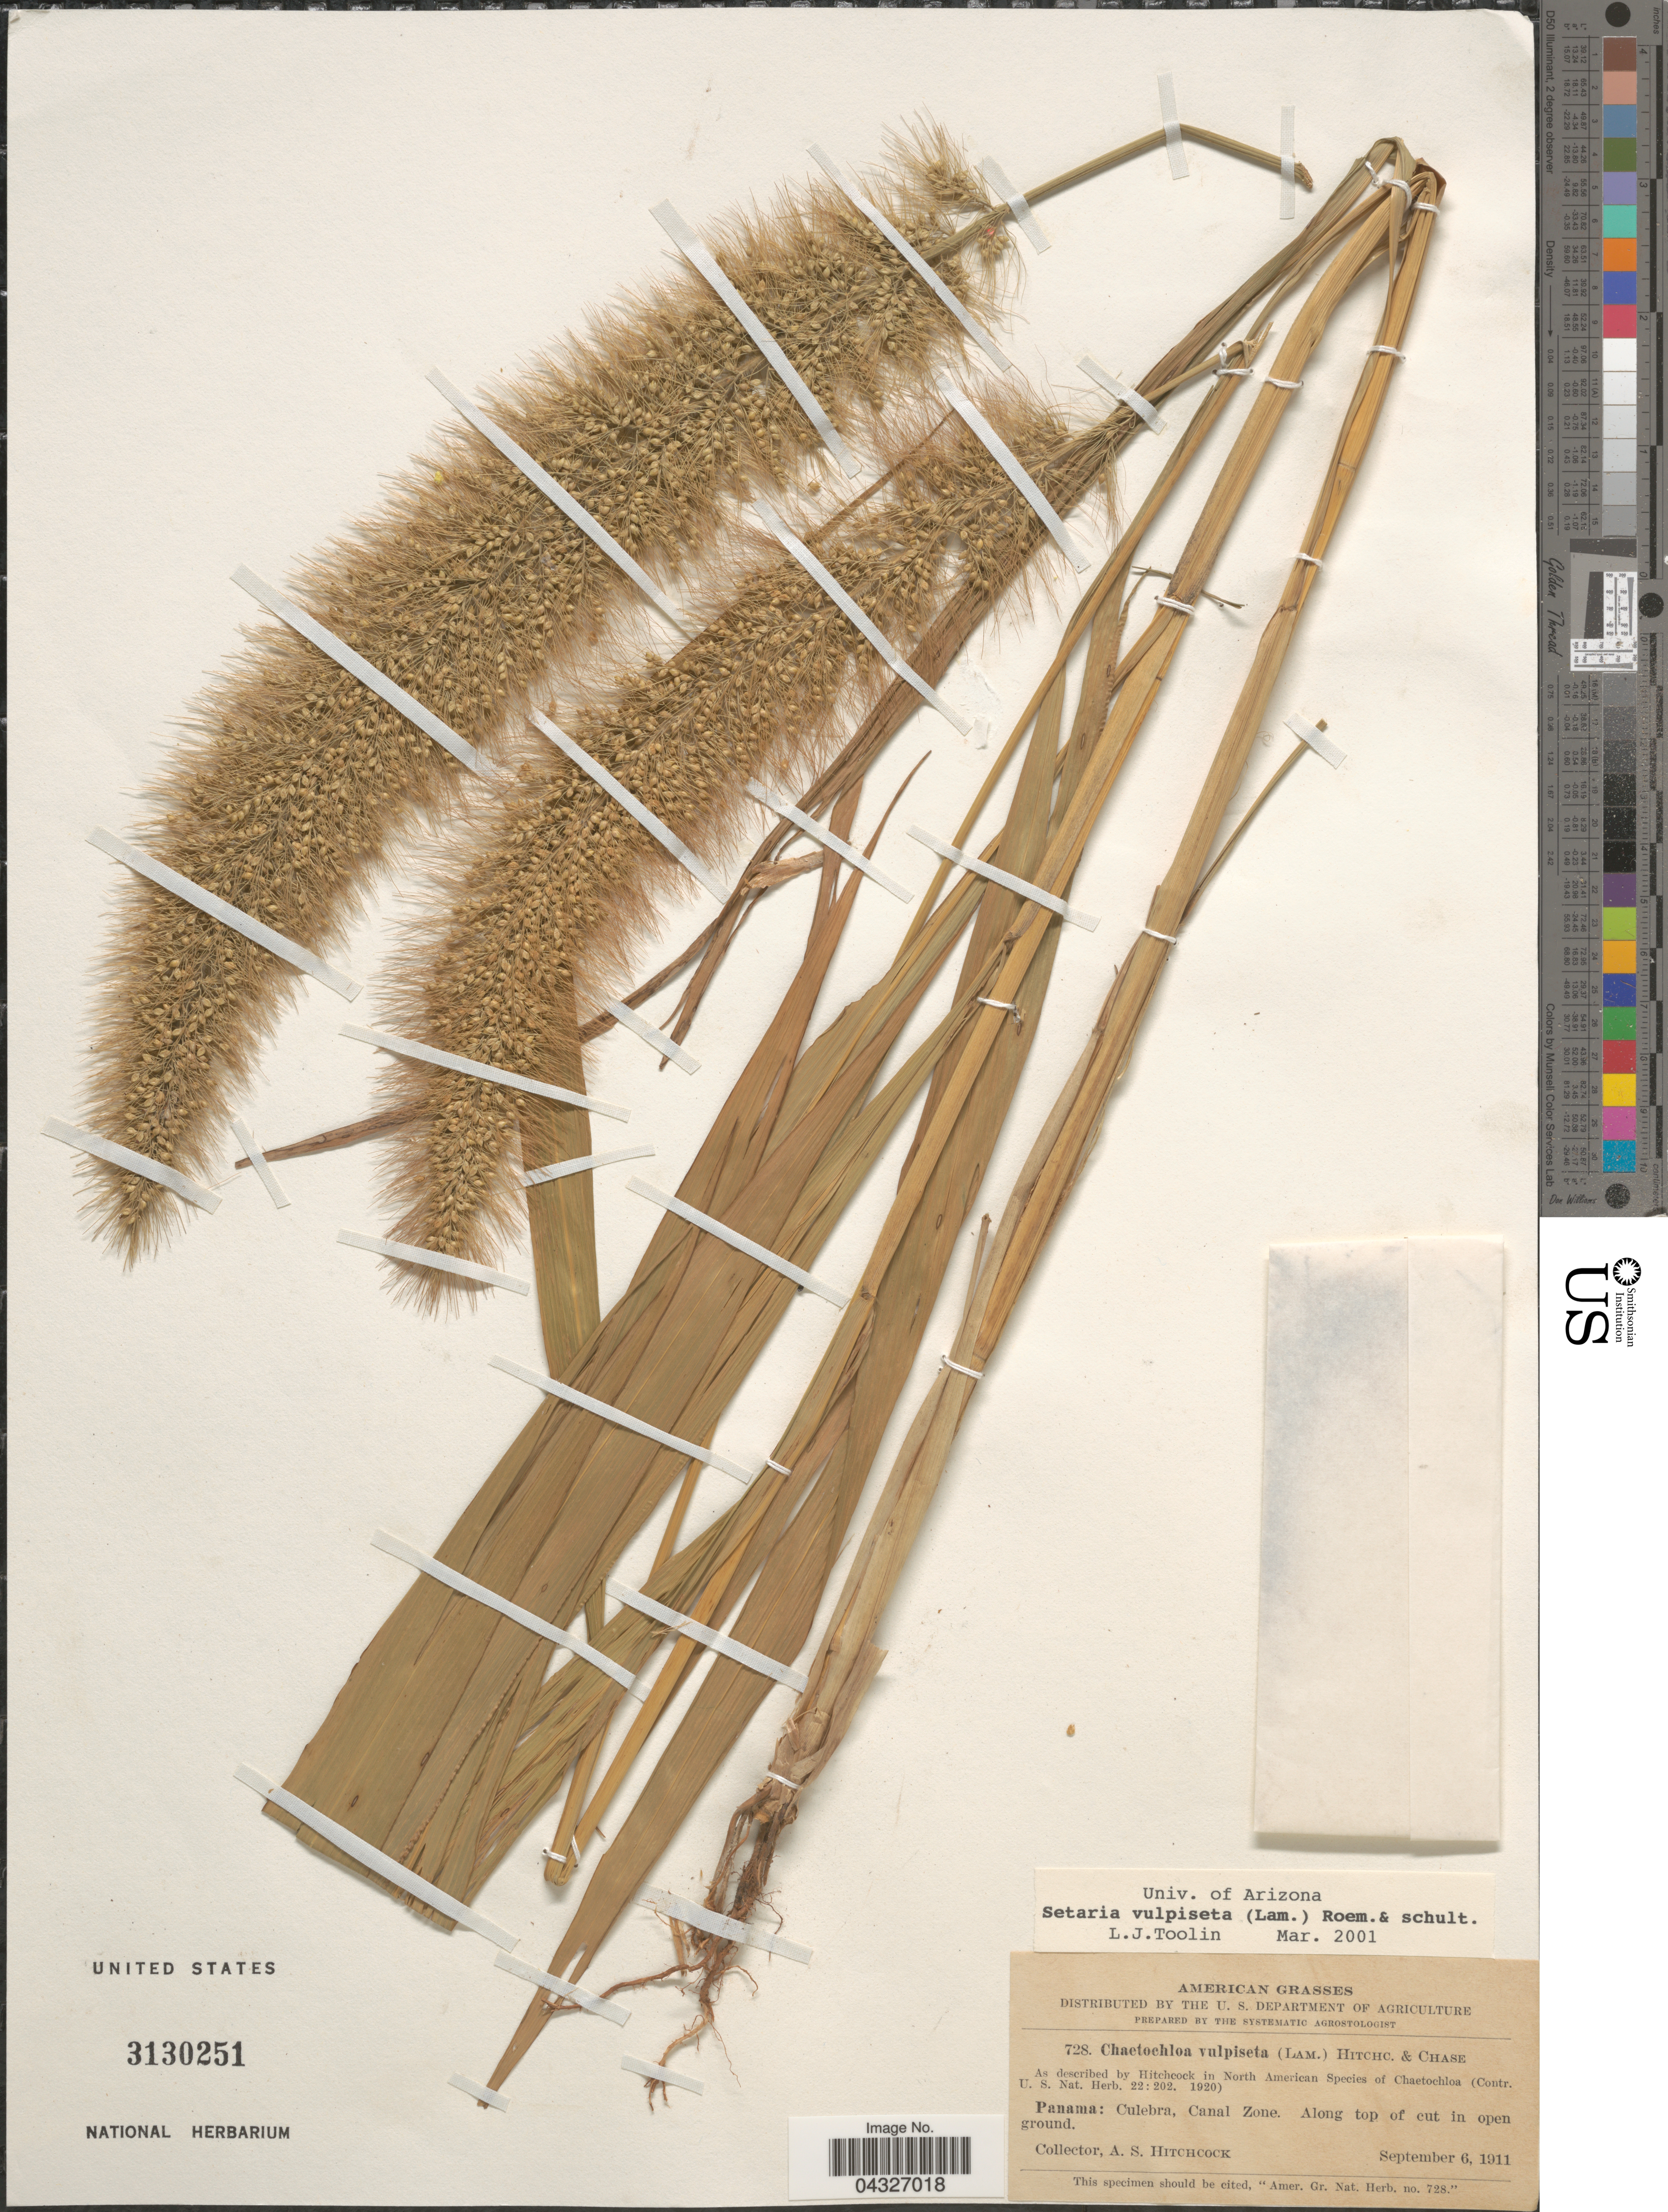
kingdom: Plantae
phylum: Tracheophyta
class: Liliopsida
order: Poales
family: Poaceae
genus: Setaria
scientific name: Setaria vulpiseta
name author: (Lam.) Roem. & Schult.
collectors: A. S. Hitchcock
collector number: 728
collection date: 1911-09-06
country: Panama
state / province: Colón / Panamá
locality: Culbera, Canal Zone.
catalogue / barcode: US 3130251